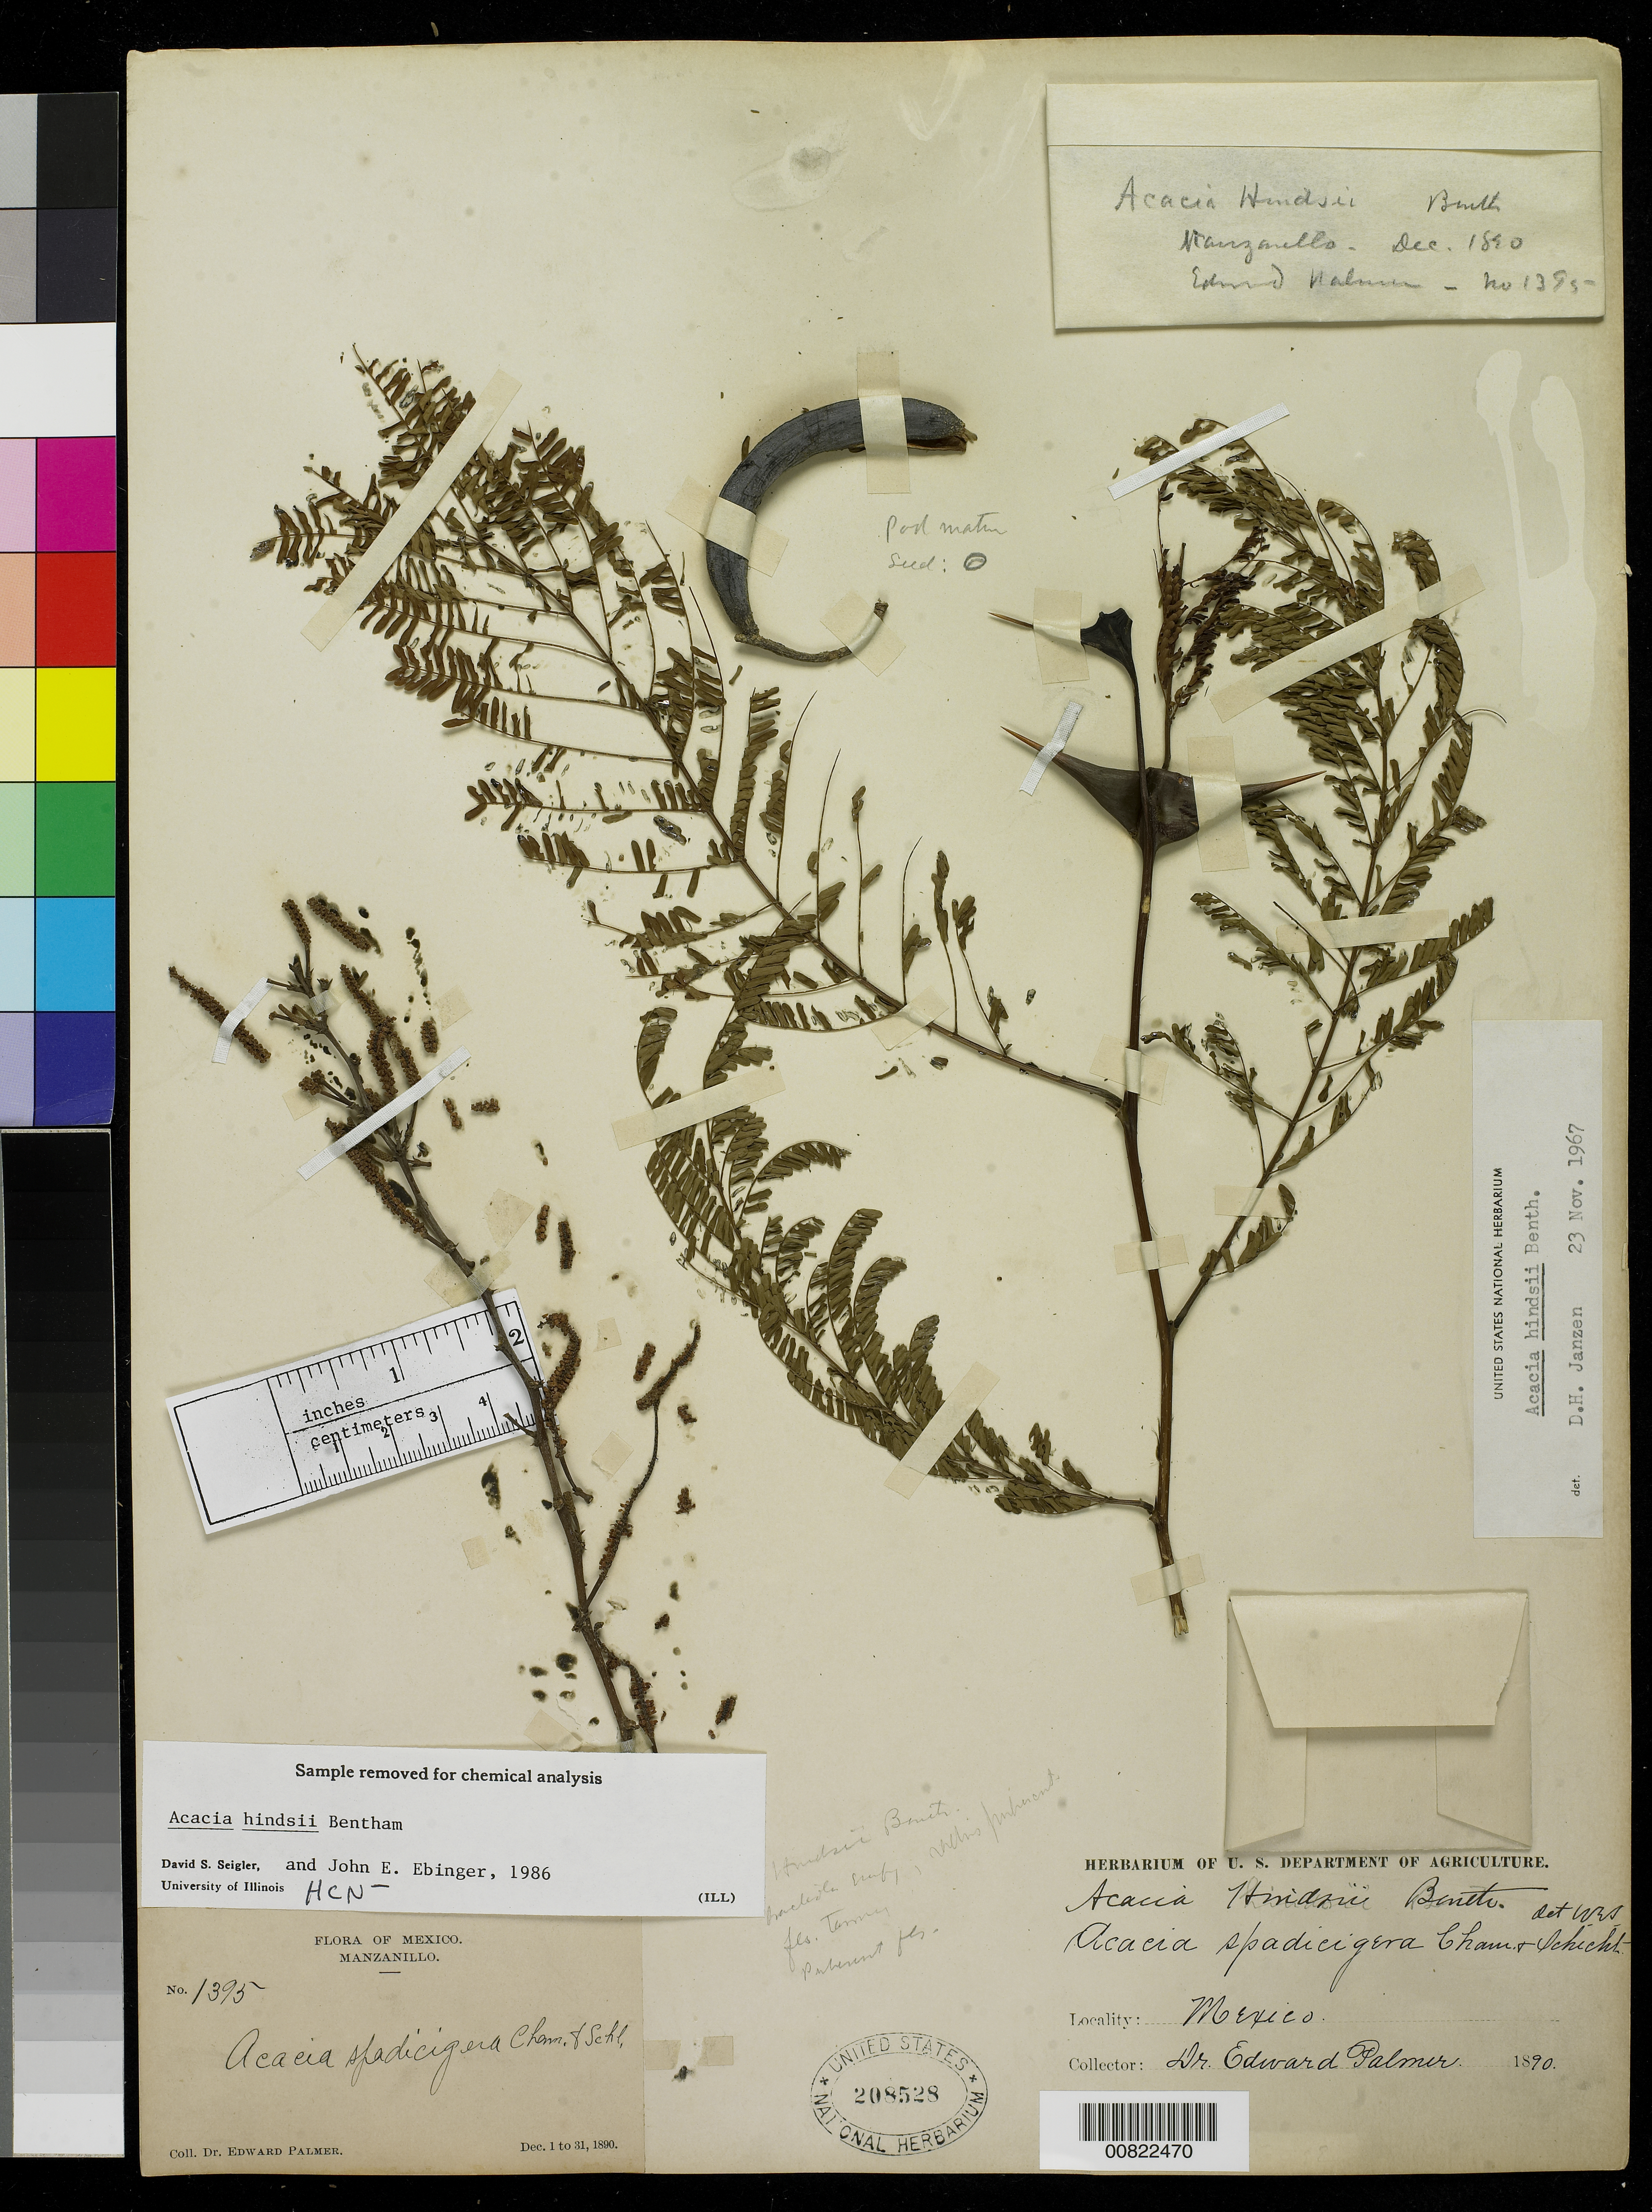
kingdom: Plantae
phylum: Tracheophyta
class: Magnoliopsida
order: Fabales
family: Fabaceae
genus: Vachellia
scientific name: Vachellia hindsii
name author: (Benth.) Seigler & Ebinger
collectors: E. Palmer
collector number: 1395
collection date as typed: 01 Dec 1890 to 31 Dec 1890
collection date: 1890-12-01/1890-12-31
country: Mexico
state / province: Colima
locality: Manzanillo, Colima.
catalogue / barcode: US 208528